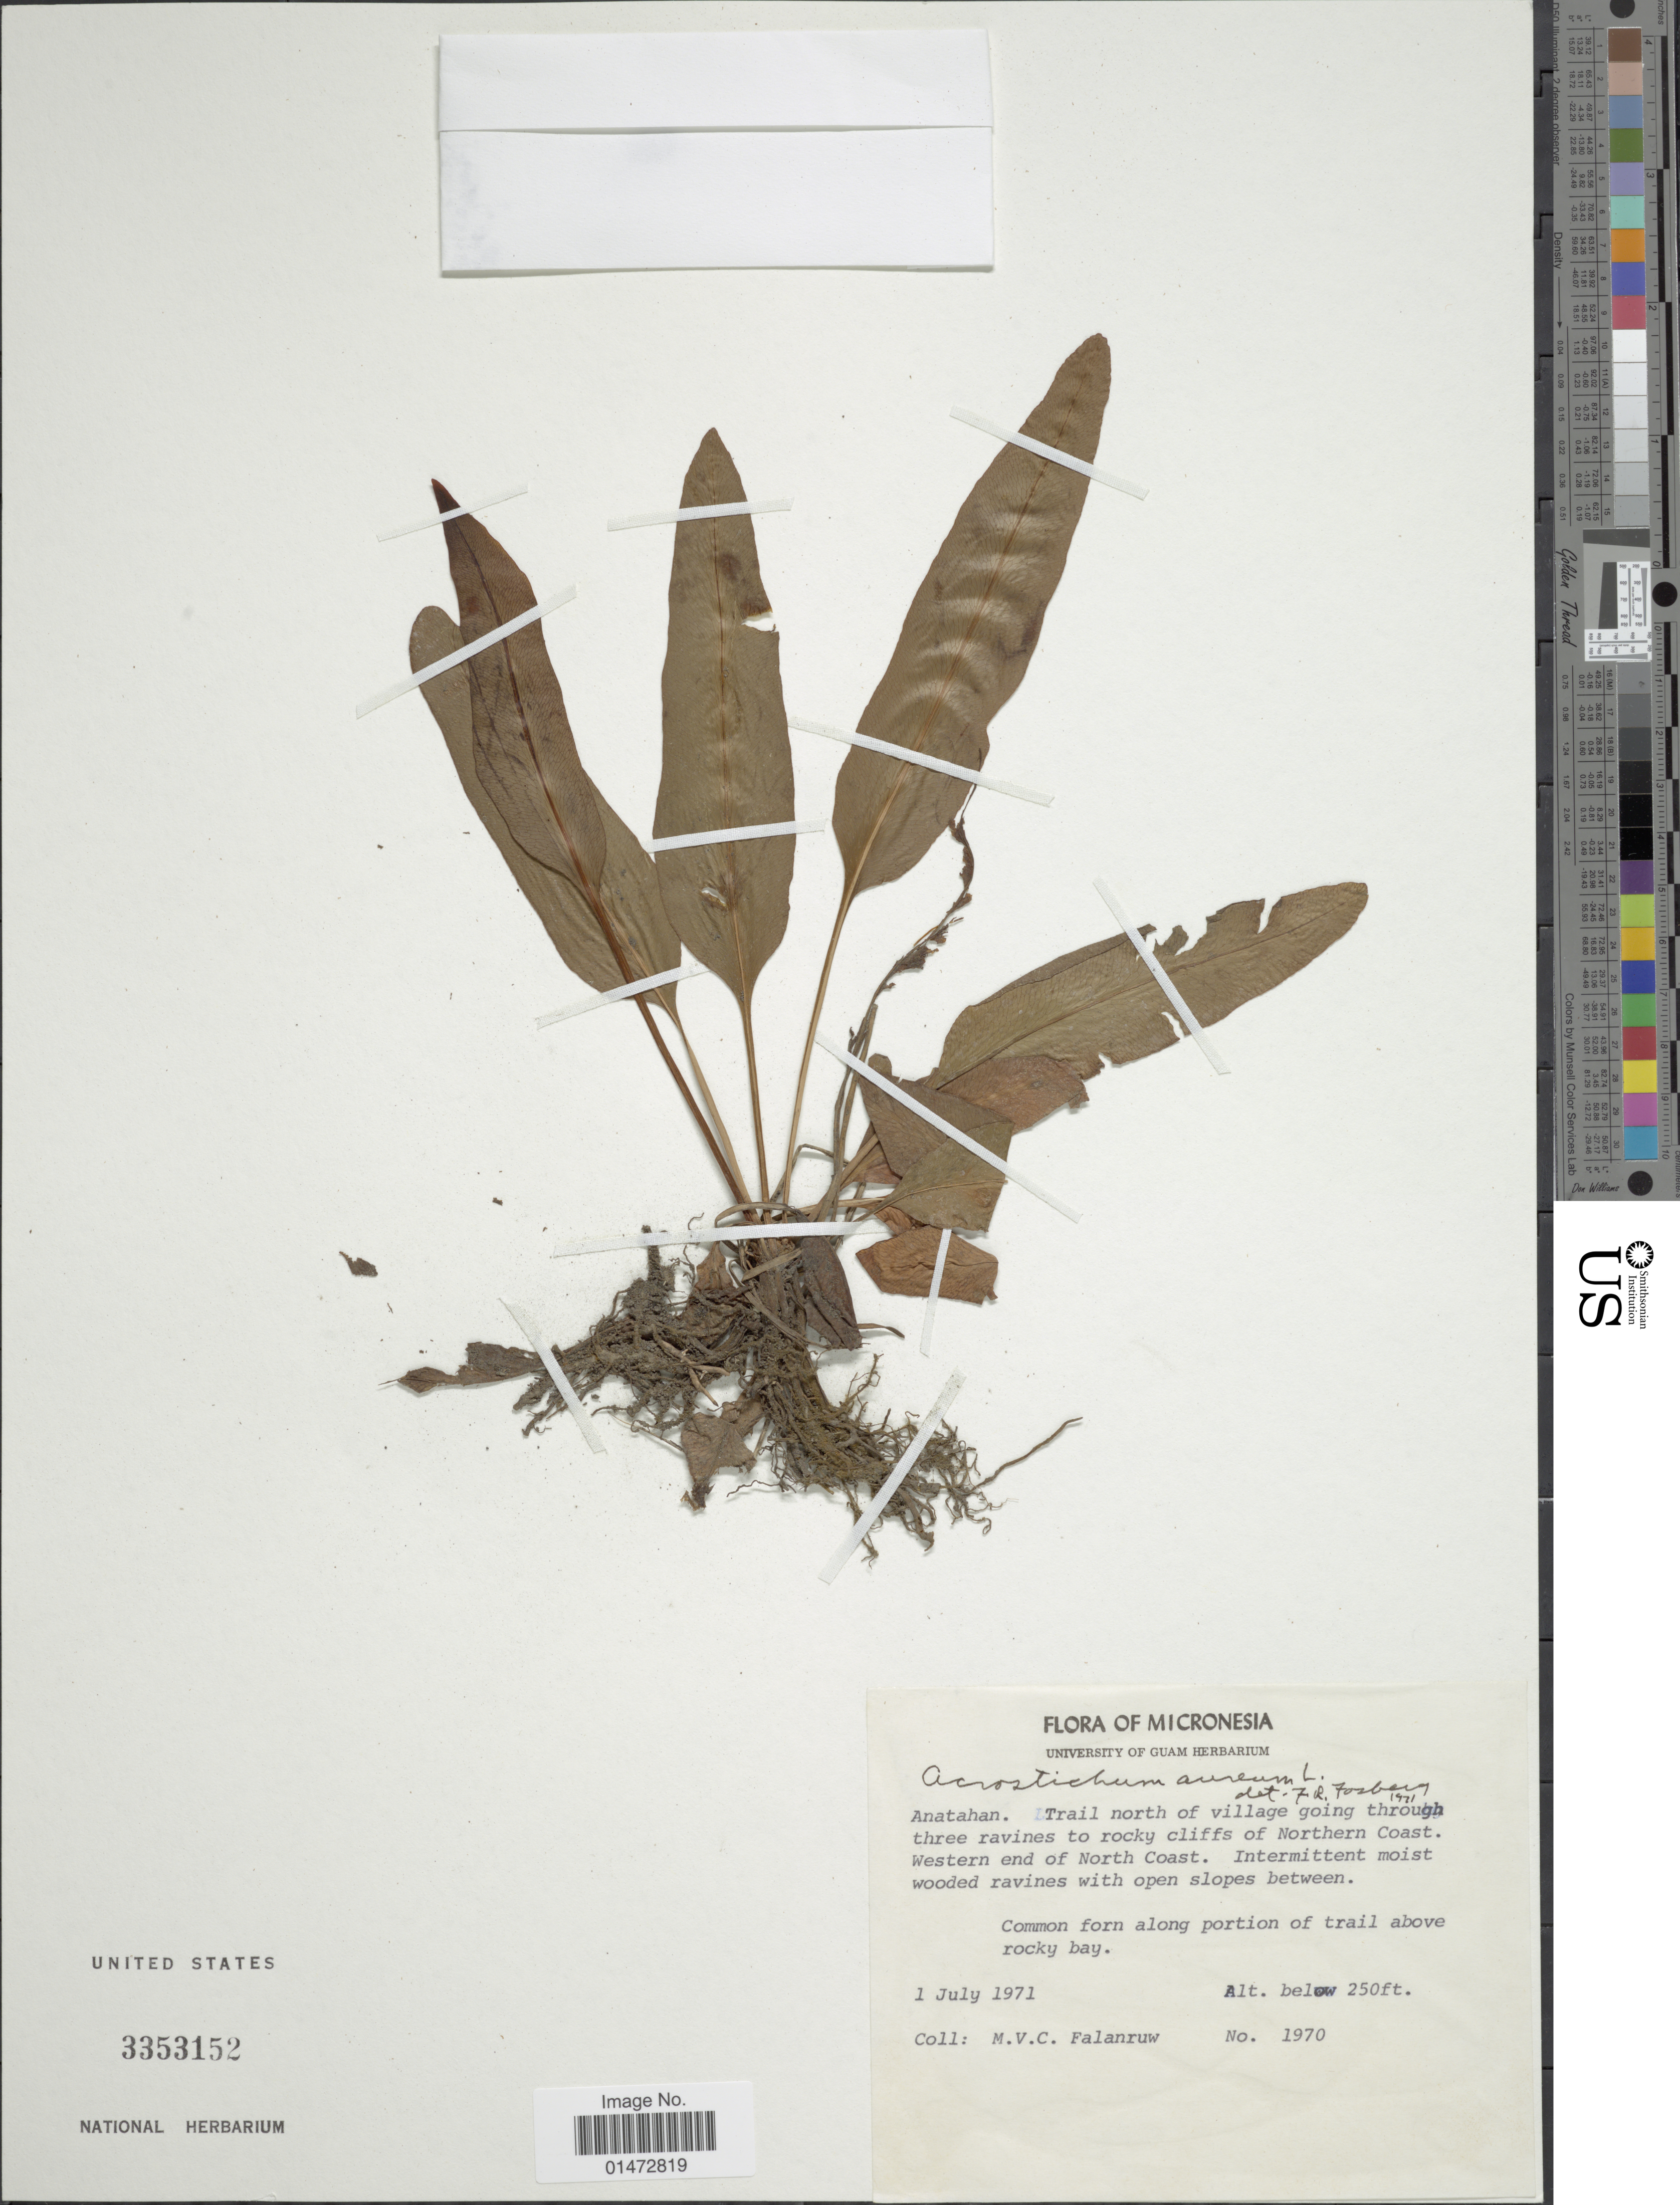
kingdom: Plantae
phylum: Tracheophyta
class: Polypodiopsida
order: Polypodiales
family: Pteridaceae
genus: Acrostichum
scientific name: Acrostichum aureum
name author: L.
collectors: M. V. Falanruw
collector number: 1970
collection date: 1971-07-01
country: Northern Mariana Islands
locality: Anatahan. Trail north of village going through three ravines to rocky cliffs of Northern Coast. Western end of North Coast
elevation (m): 76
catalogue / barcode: US 3353152